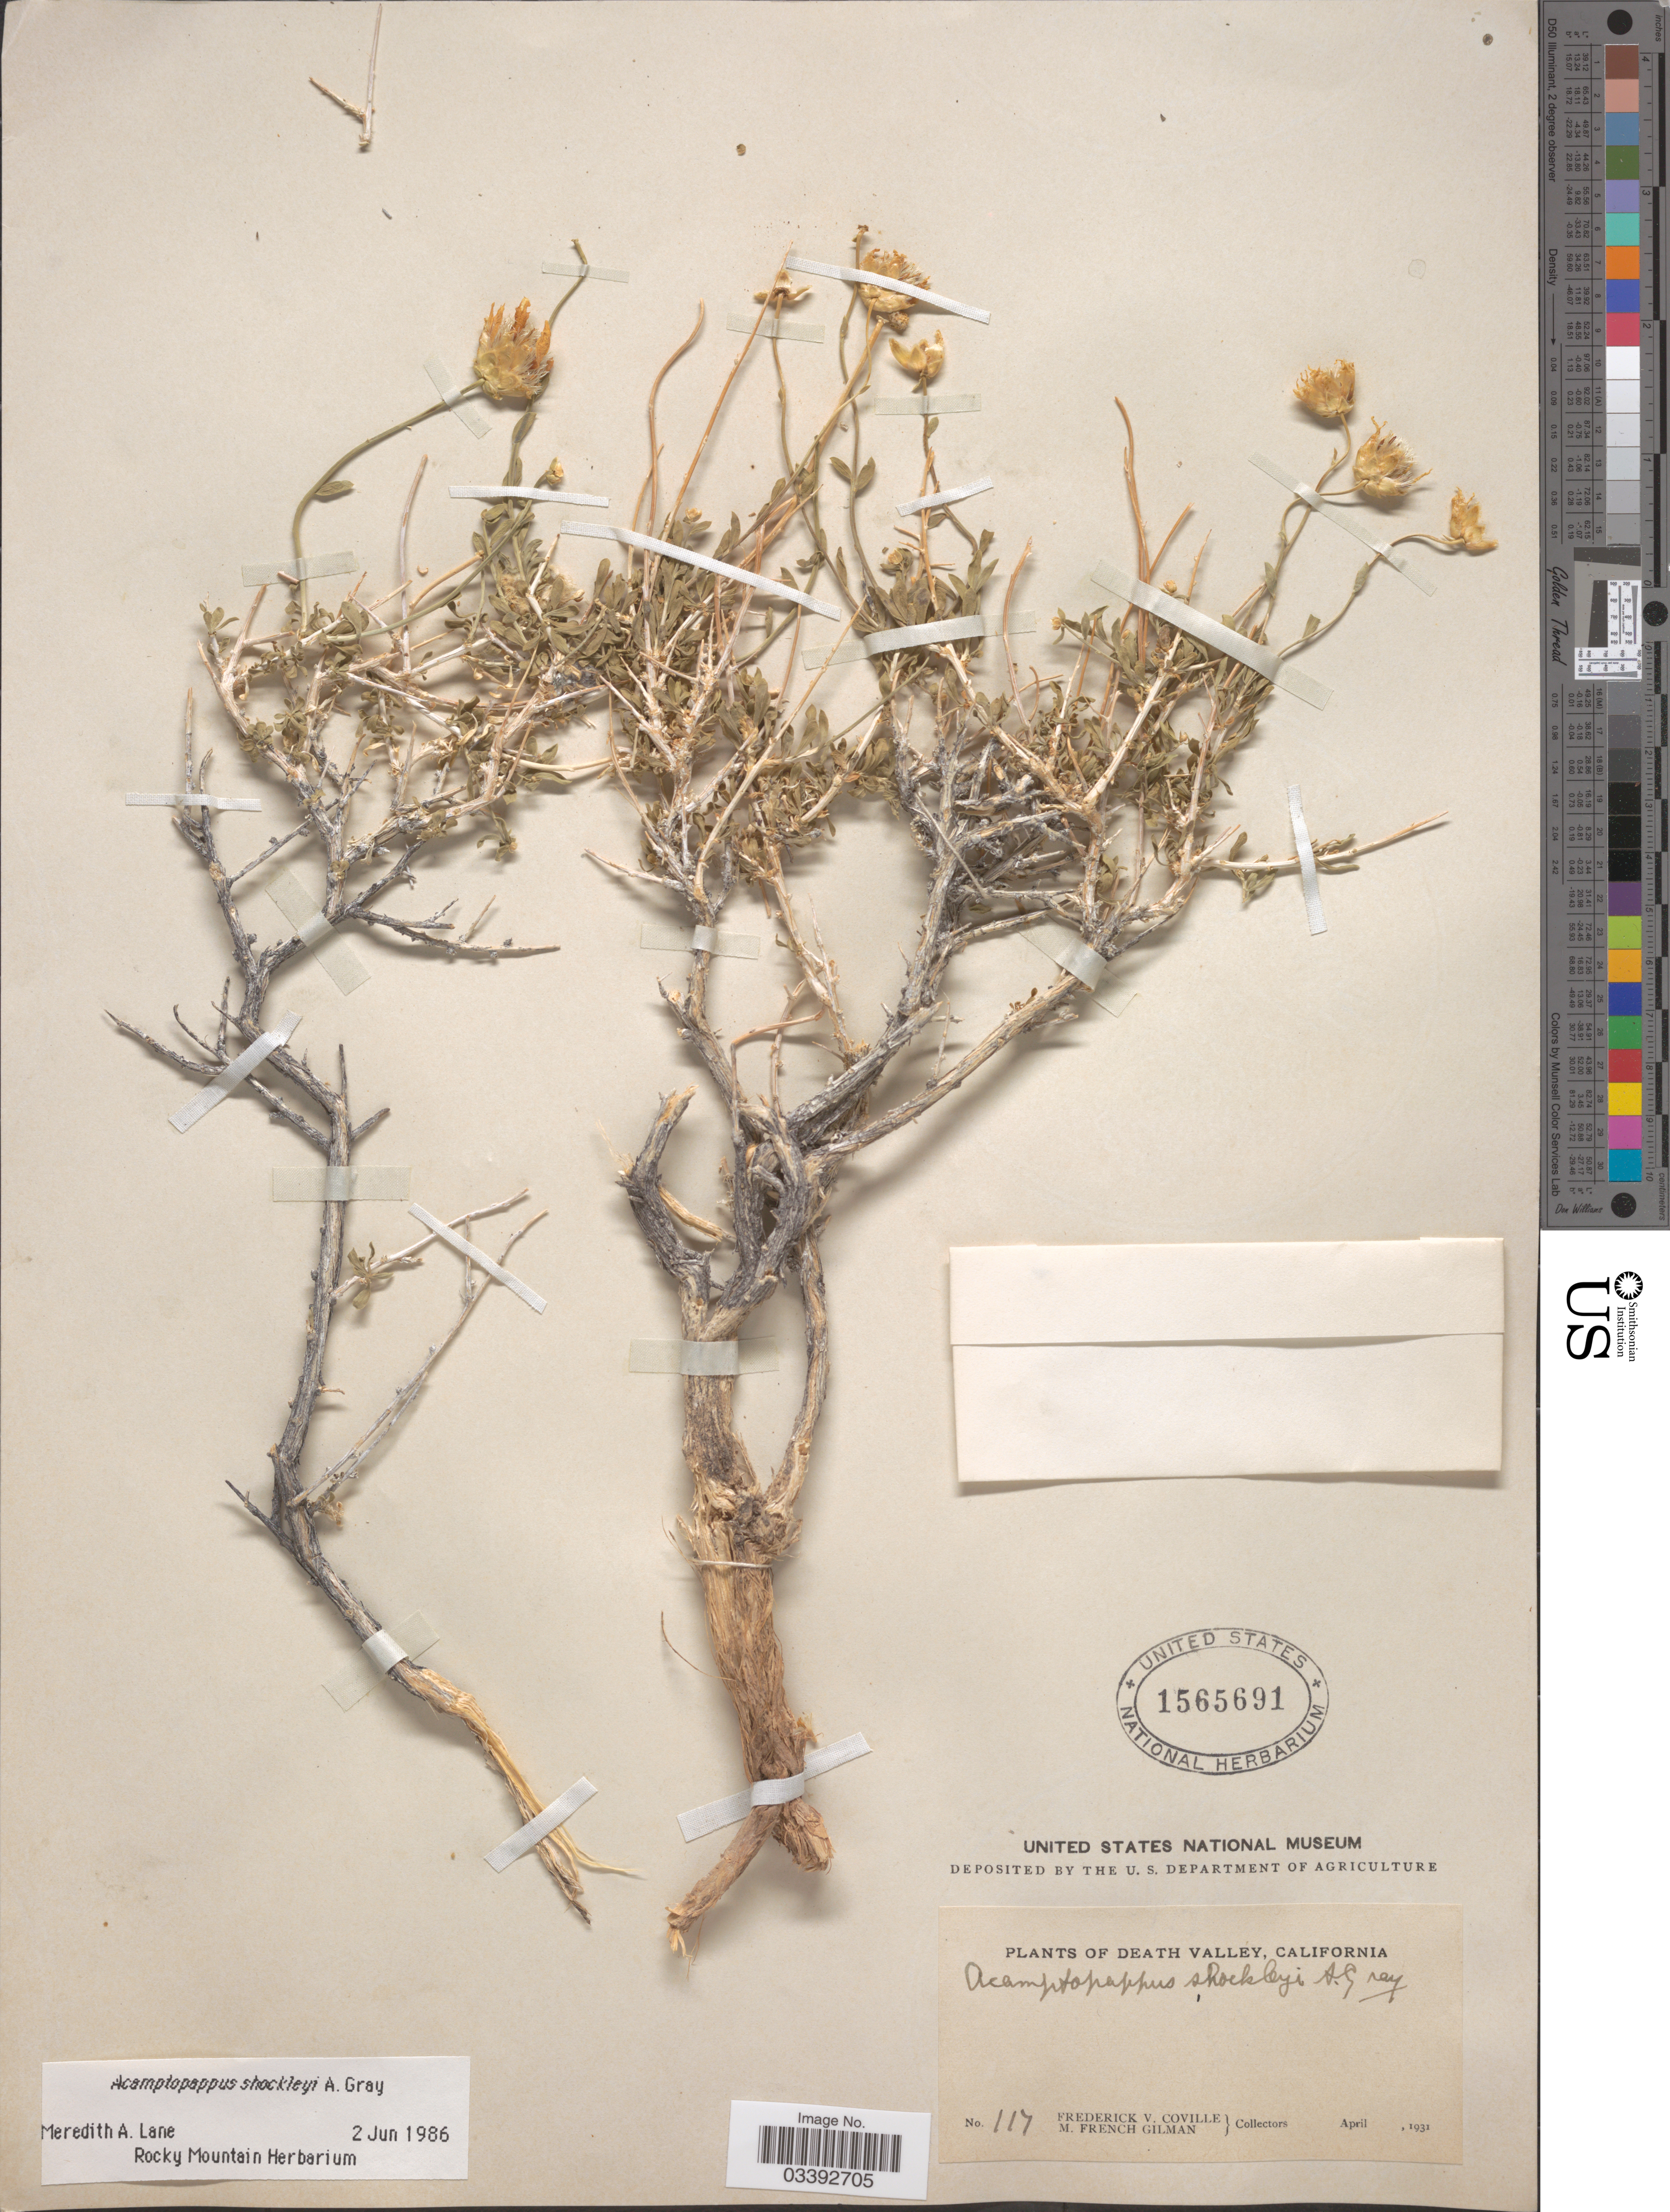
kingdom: Plantae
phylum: Tracheophyta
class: Magnoliopsida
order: Asterales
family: Asteraceae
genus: Acamptopappus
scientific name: Acamptopappus shockleyi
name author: A. Gray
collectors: F. V. Coville & M. F. Gilman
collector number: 117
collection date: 1931-04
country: United States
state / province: California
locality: Death Valley.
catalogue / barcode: US 1565691